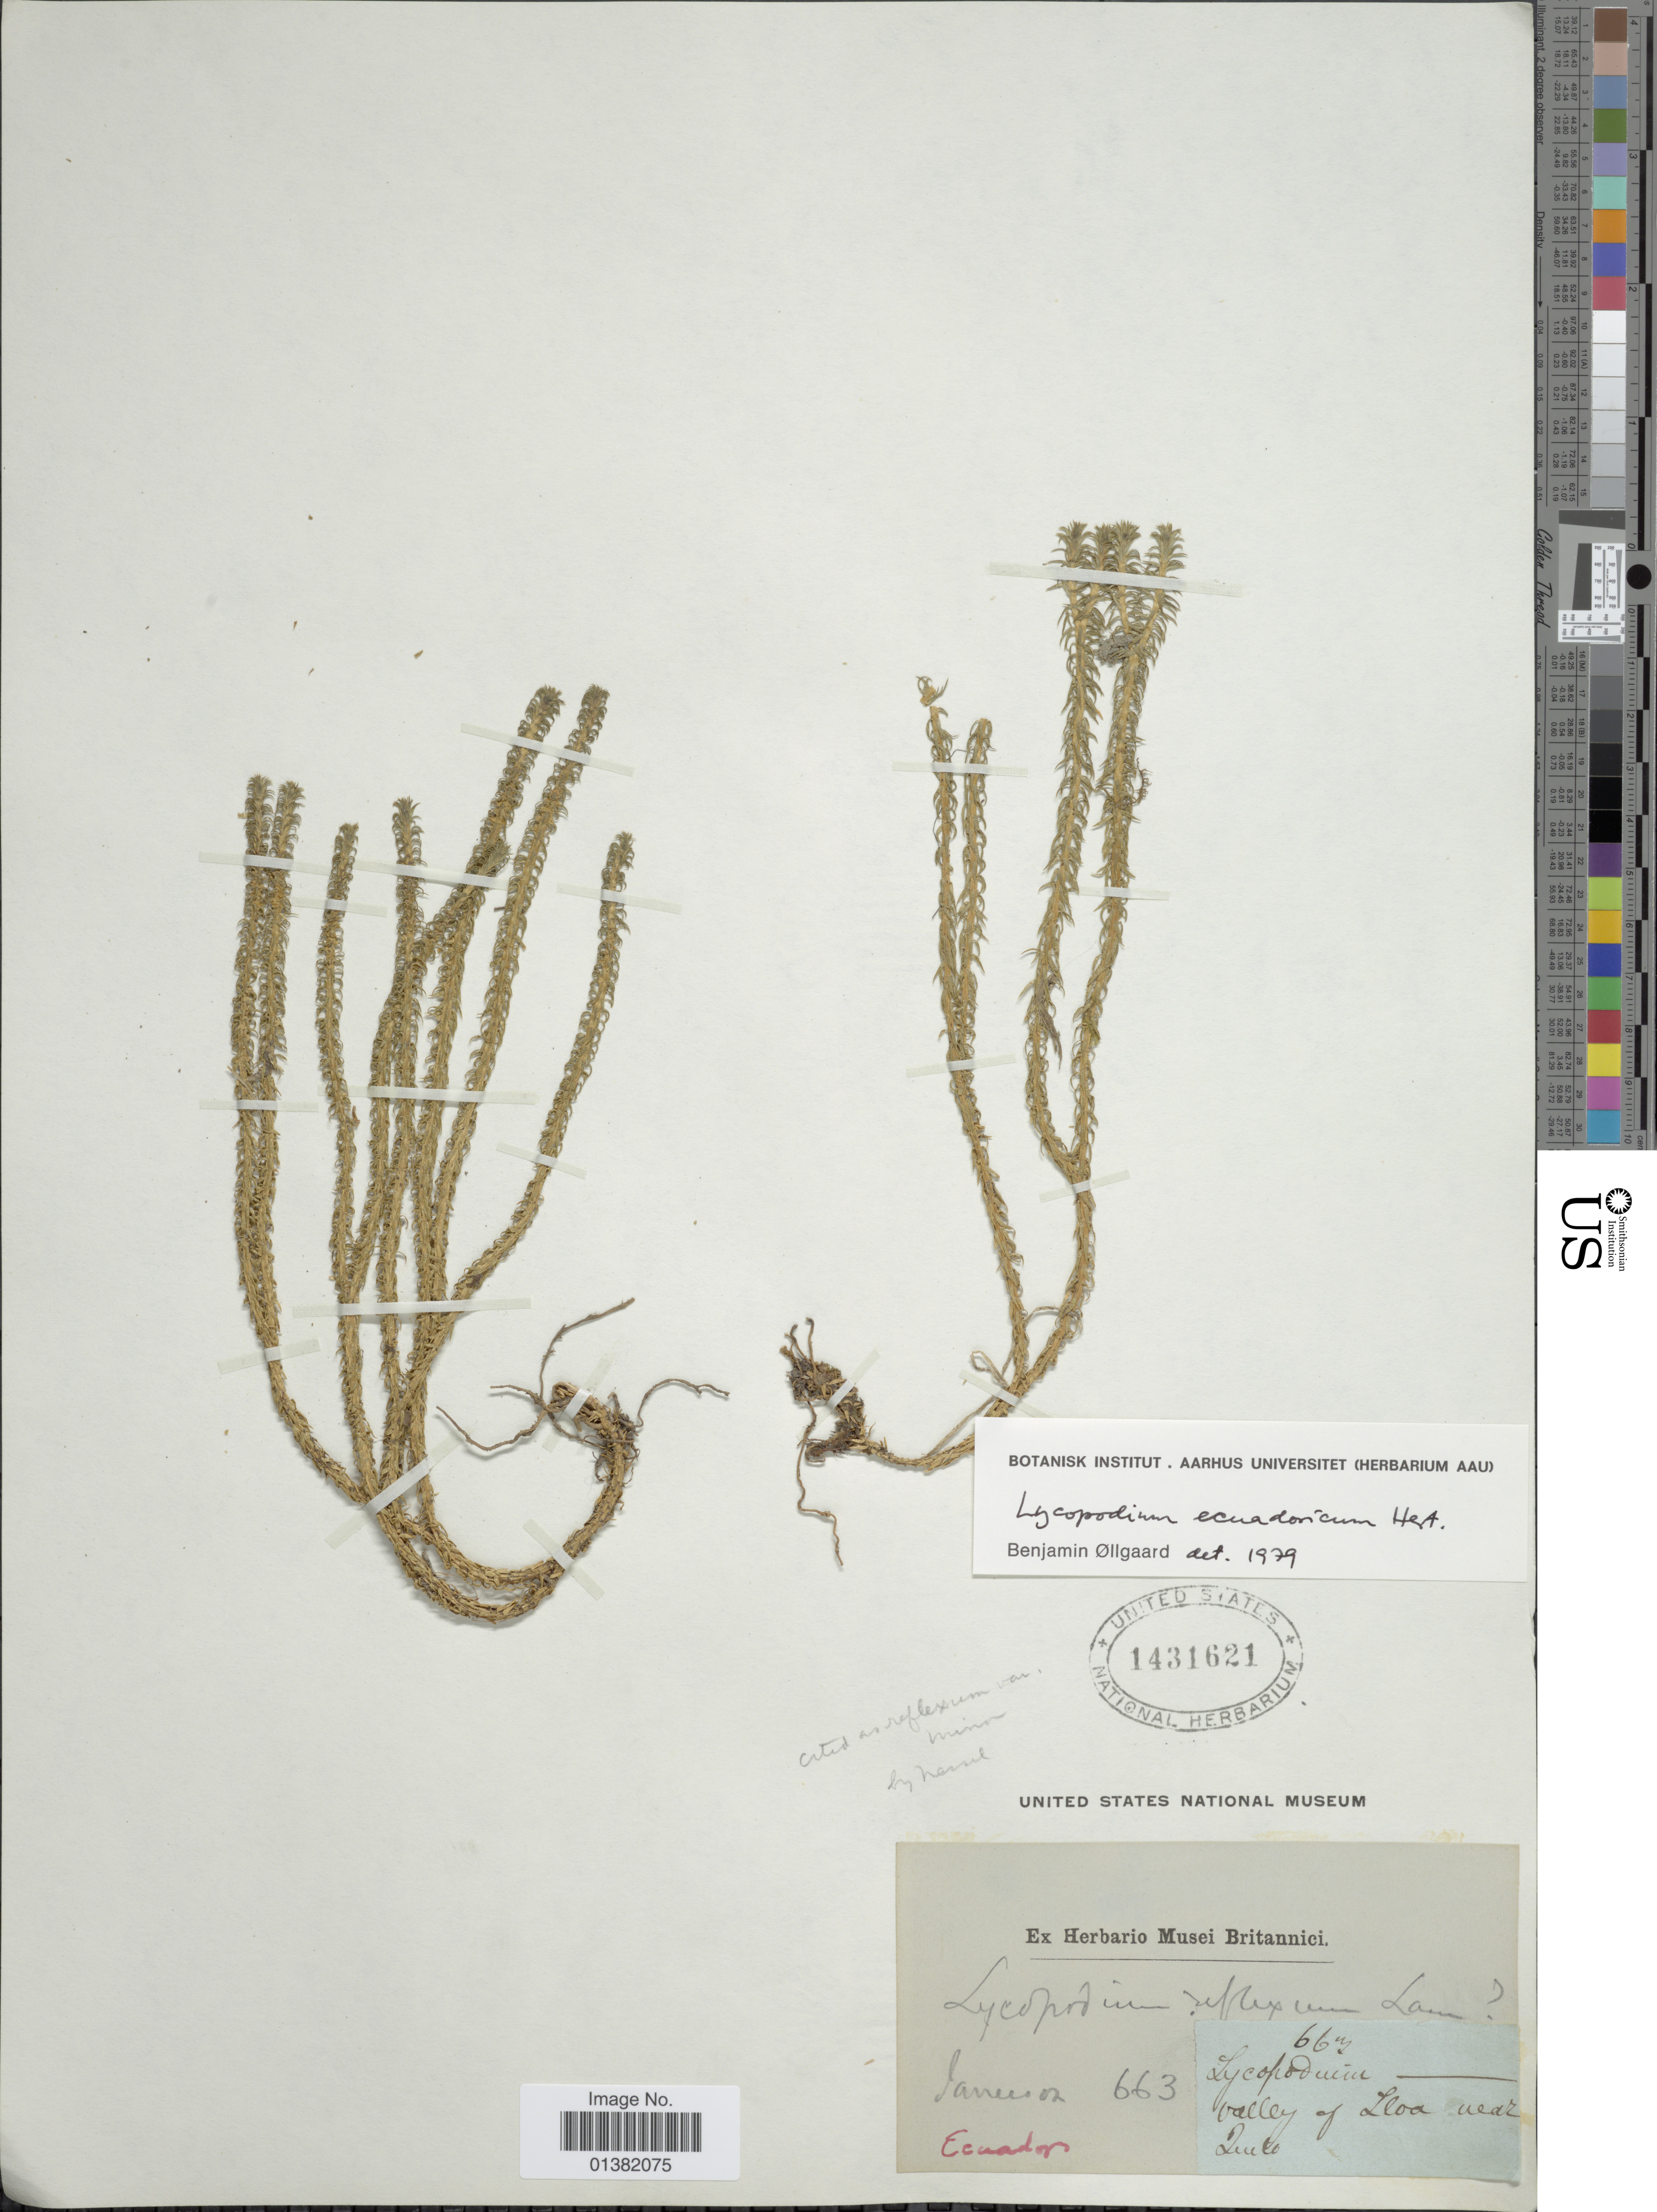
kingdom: Plantae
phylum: Tracheophyta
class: Lycopodiopsida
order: Lycopodiales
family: Lycopodiaceae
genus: Phlegmariurus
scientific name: Phlegmariurus eversus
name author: (Poir.) B. Øllg.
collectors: -- Jameson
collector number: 663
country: Ecuador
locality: Valley of Lloa near Quito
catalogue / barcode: US 1431621